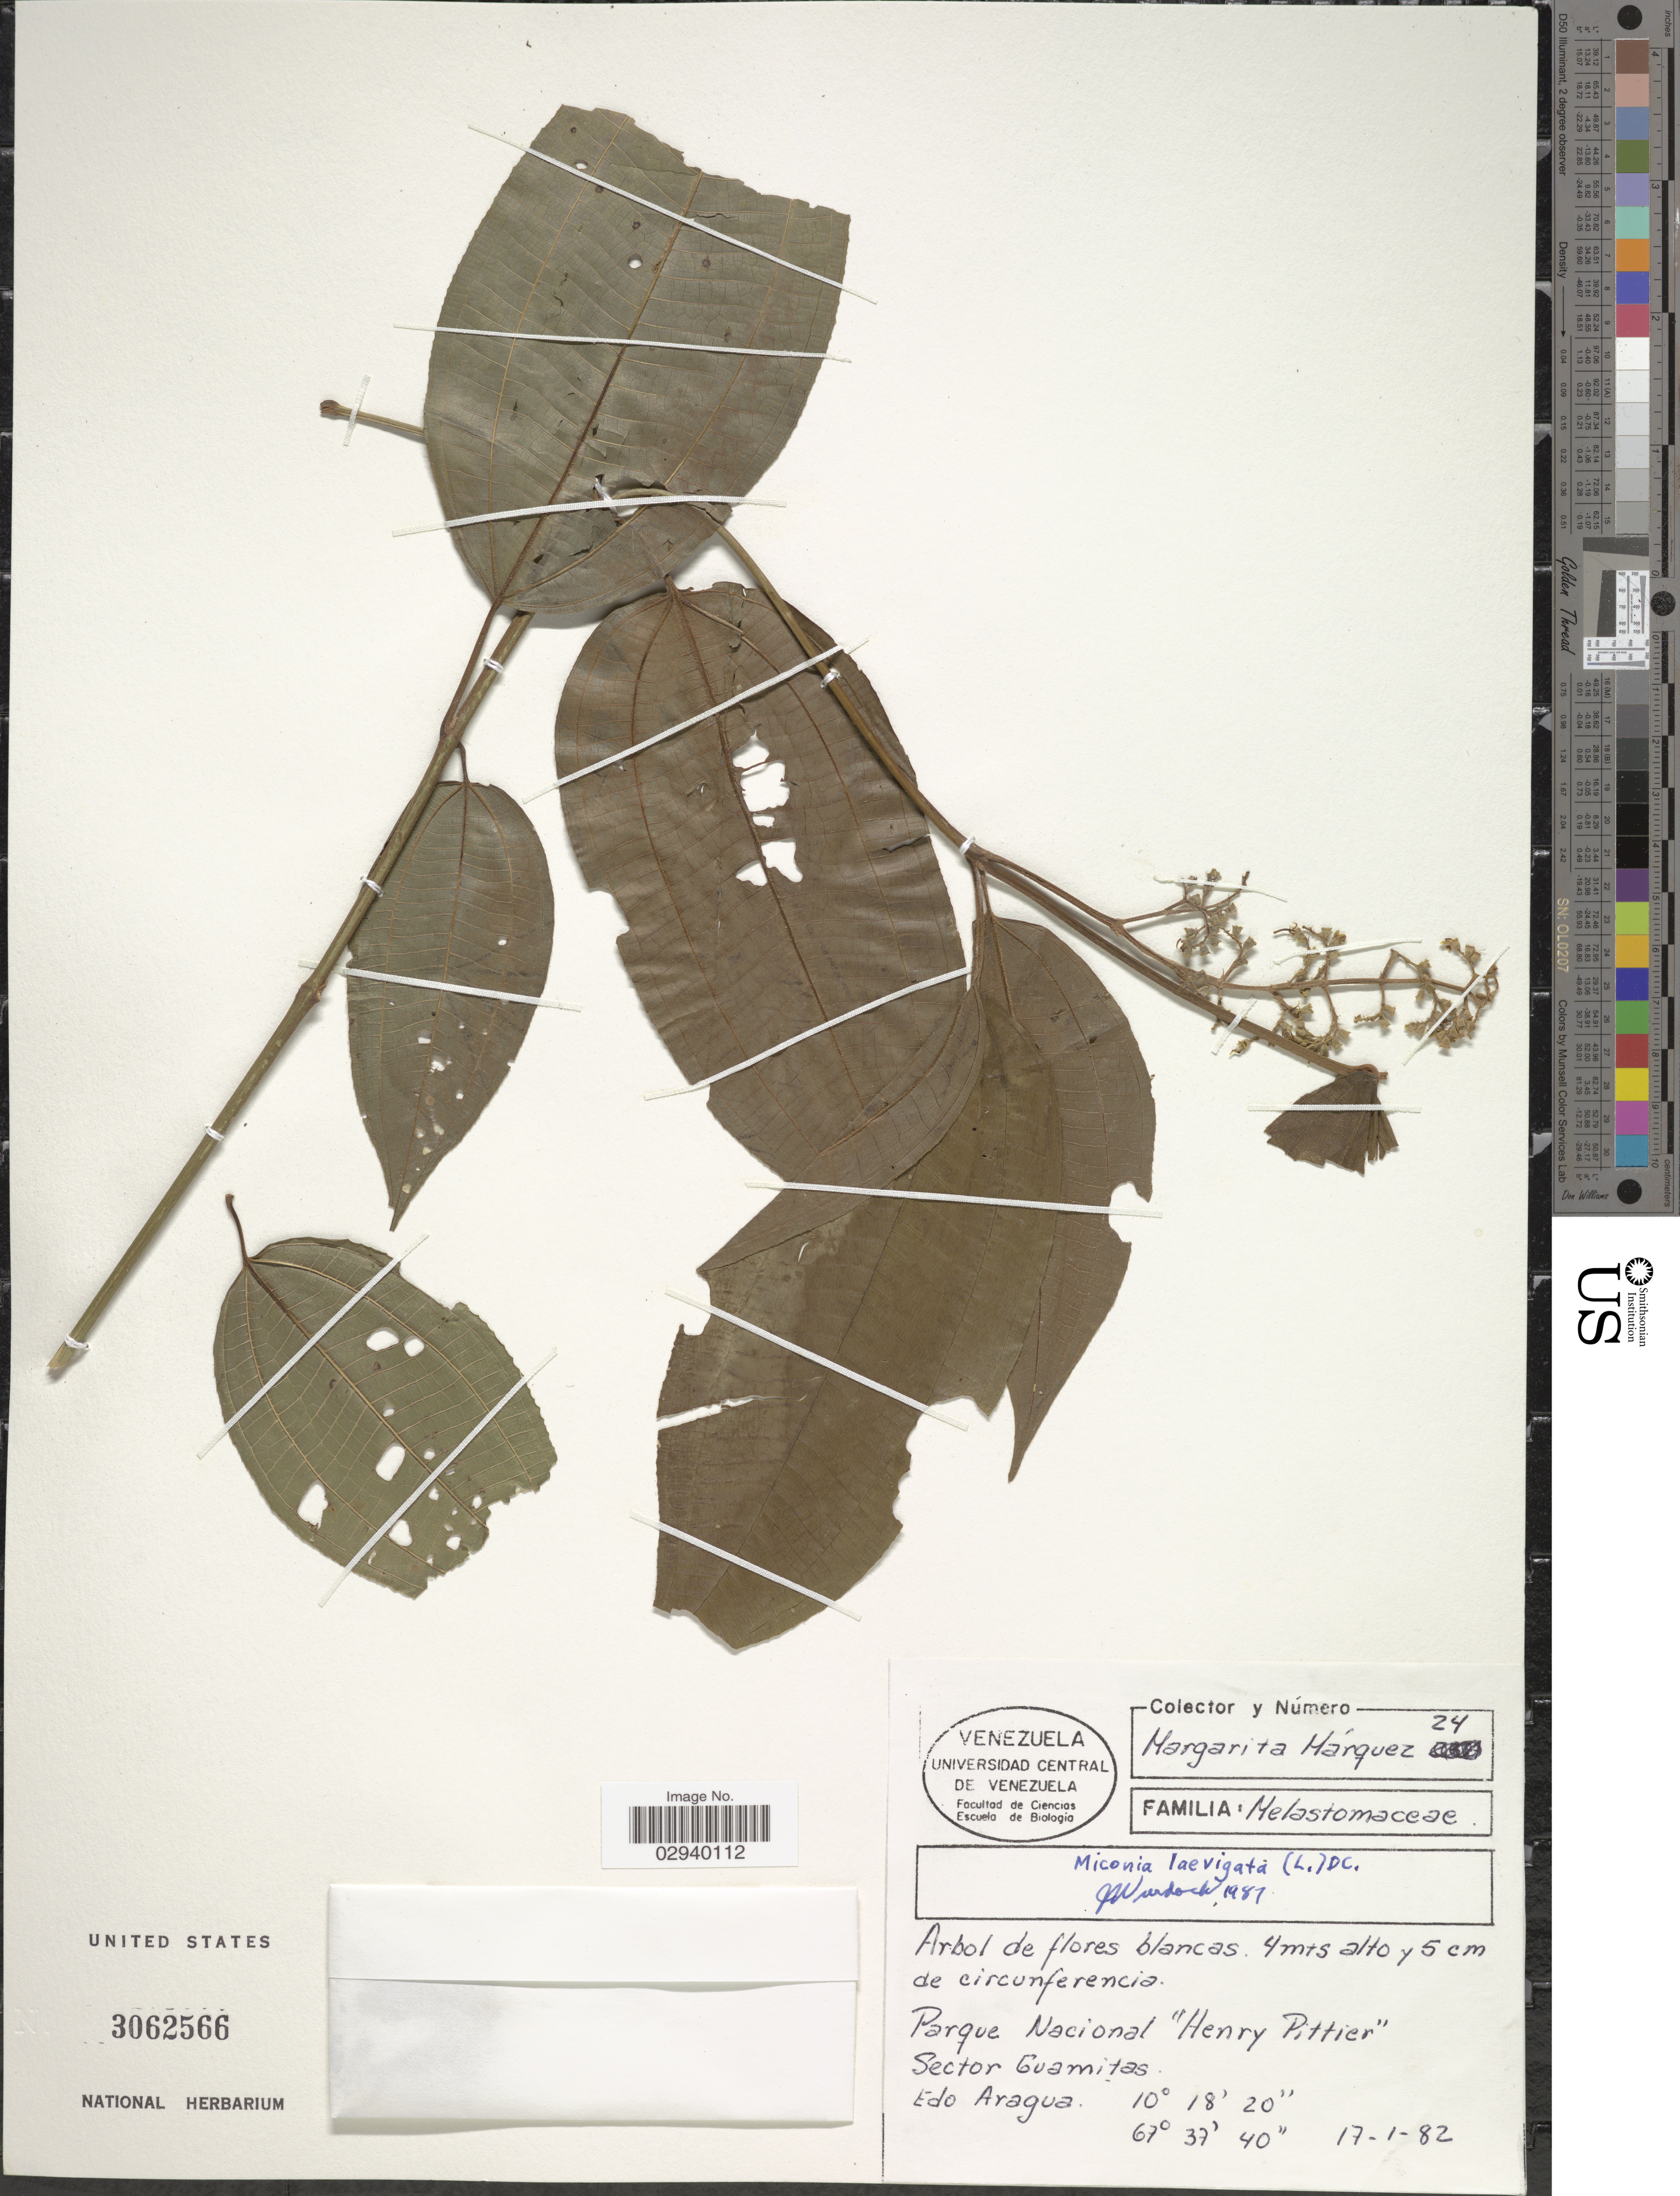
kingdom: Plantae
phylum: Tracheophyta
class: Magnoliopsida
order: Myrtales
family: Melastomataceae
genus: Miconia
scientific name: Miconia laevigata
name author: (L.) D. Don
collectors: M. Márquez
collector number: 24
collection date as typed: Transcribed d/m/y: 17/1/82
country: Venezuela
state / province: Aragua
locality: Parque Nacional "Henry Pittier". Sector Guamitas.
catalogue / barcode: US 3062566